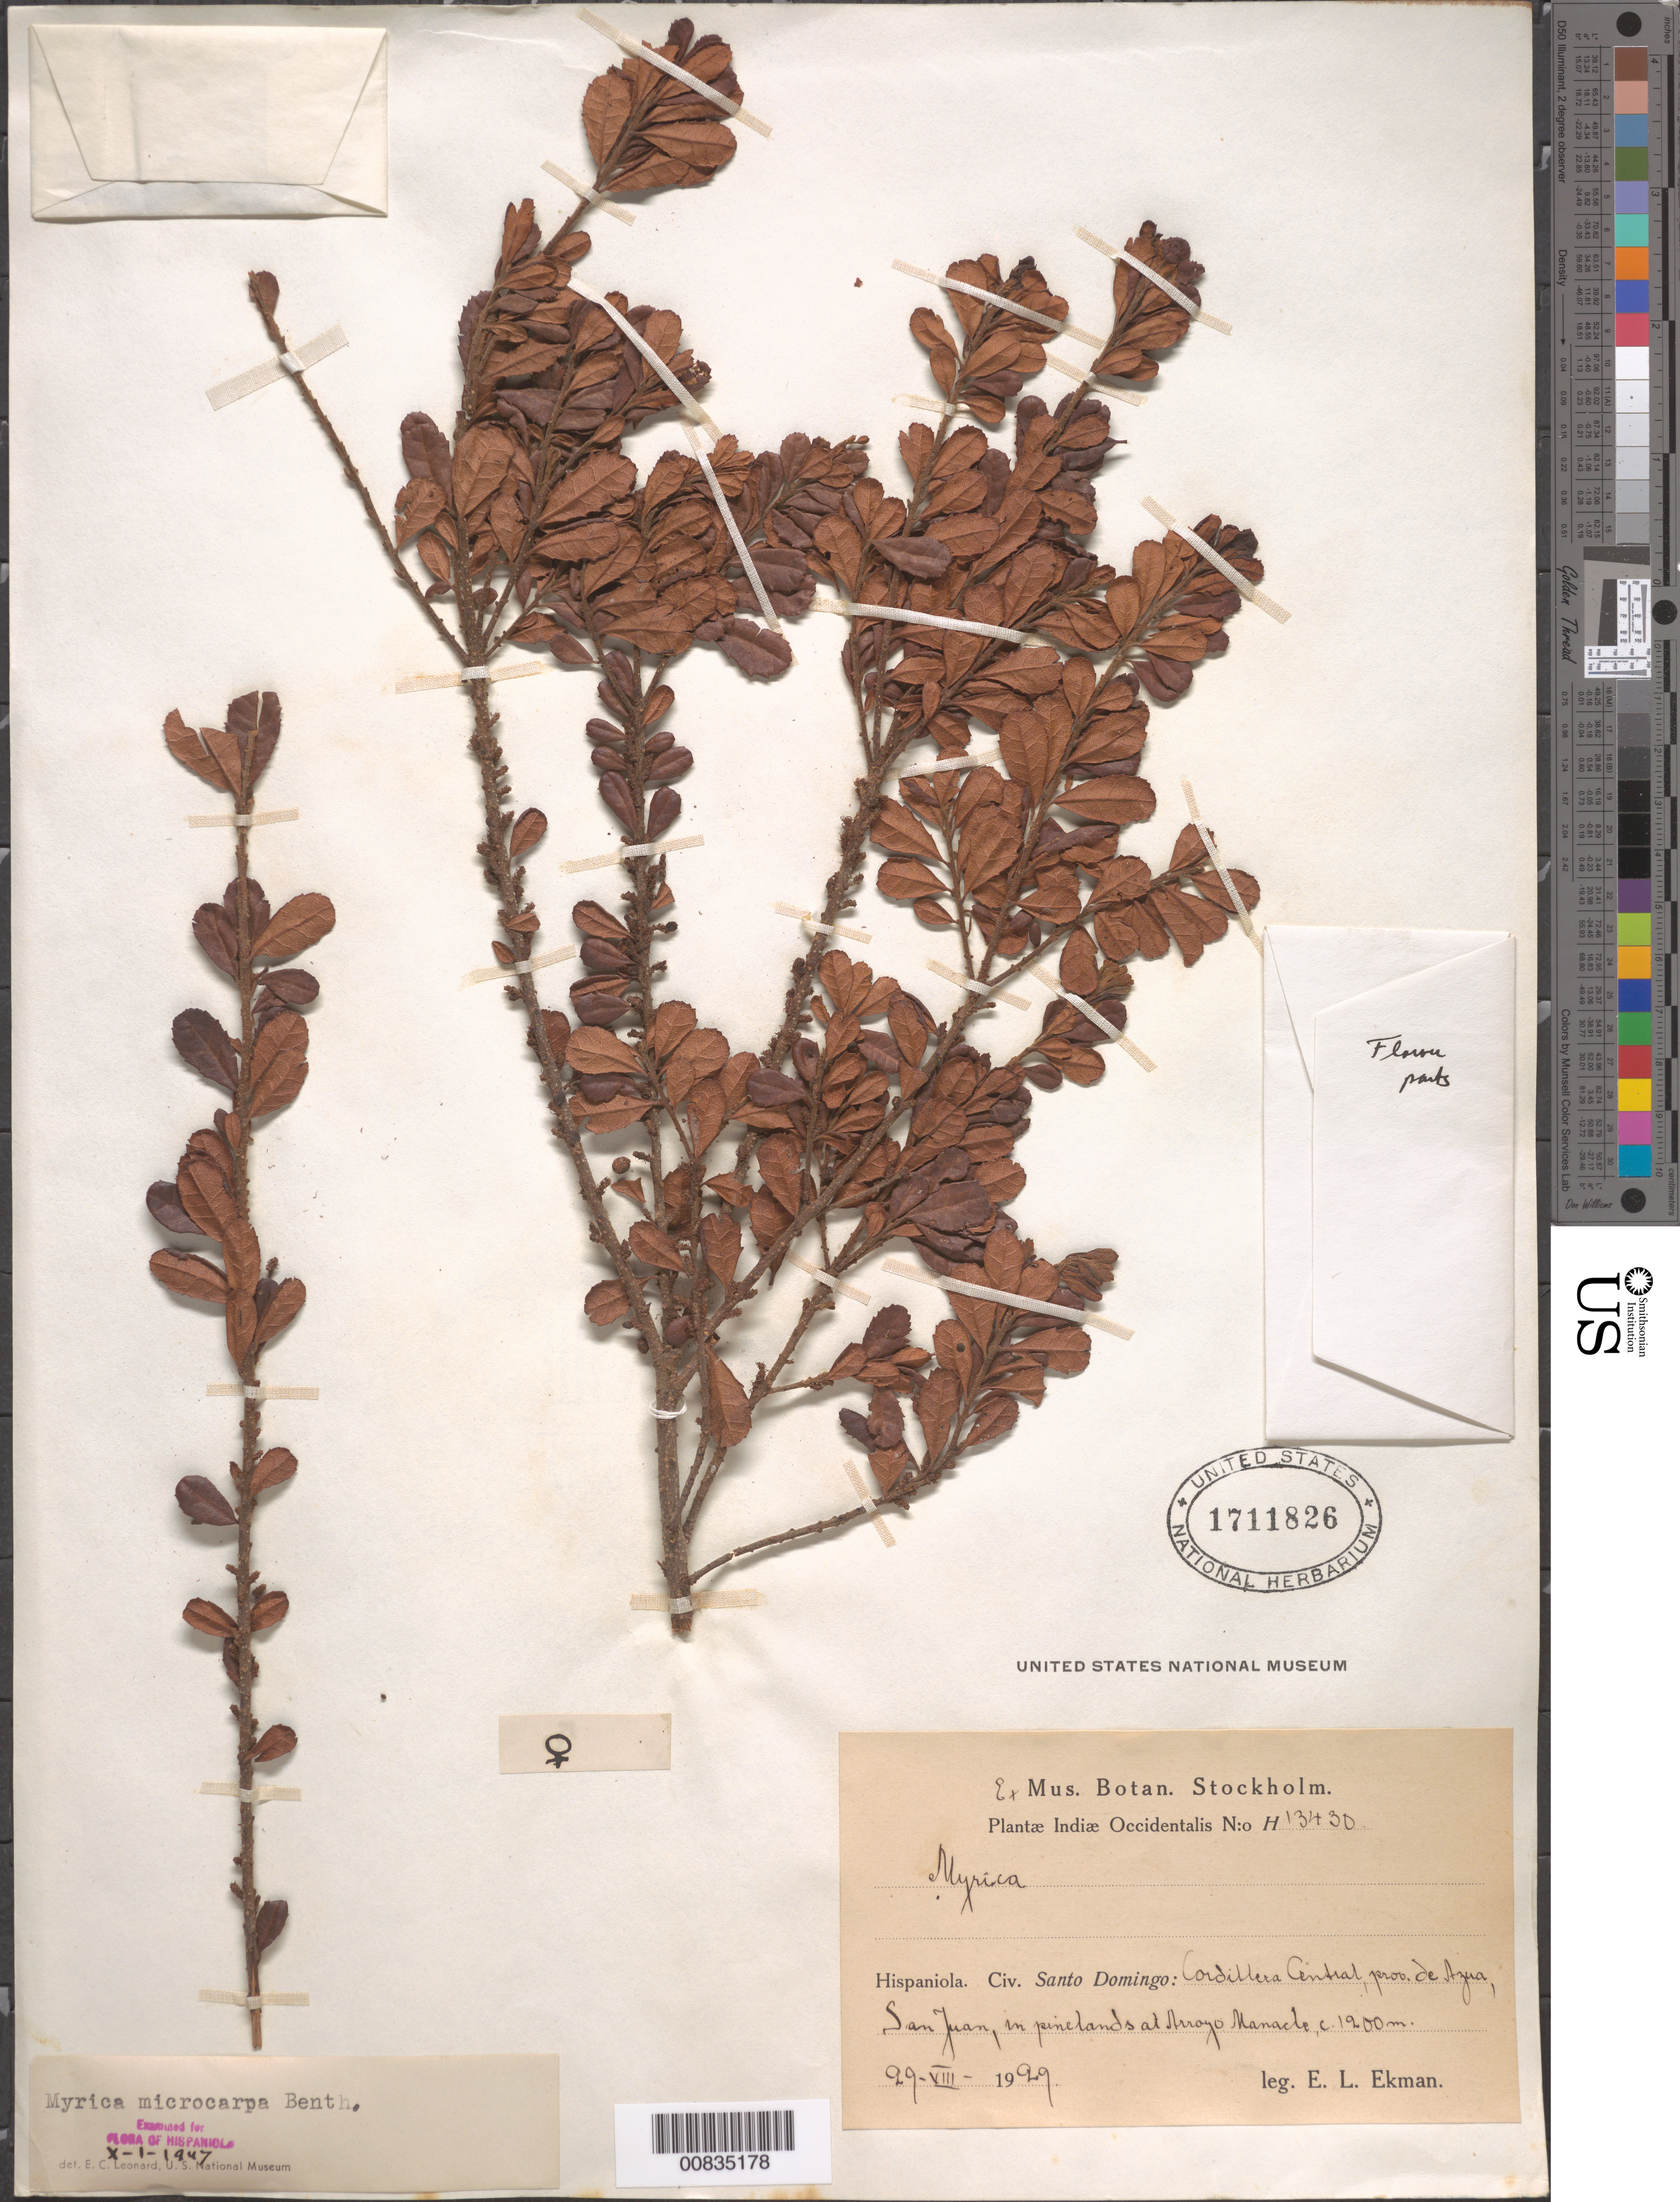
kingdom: Plantae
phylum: Tracheophyta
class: Magnoliopsida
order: Fagales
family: Myricaceae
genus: Myrica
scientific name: Myrica microcarpa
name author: Benth.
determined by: Leonard, Emery C., (US)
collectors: E. L. Ekman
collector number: H 13430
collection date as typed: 29 Aug 1929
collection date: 1929-08-29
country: Dominican Republic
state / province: Azua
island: Hispaniola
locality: Cordillera Central, San Juan in pineland at Arroyo Manacle.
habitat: In pineland.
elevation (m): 1200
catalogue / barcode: US 1711826